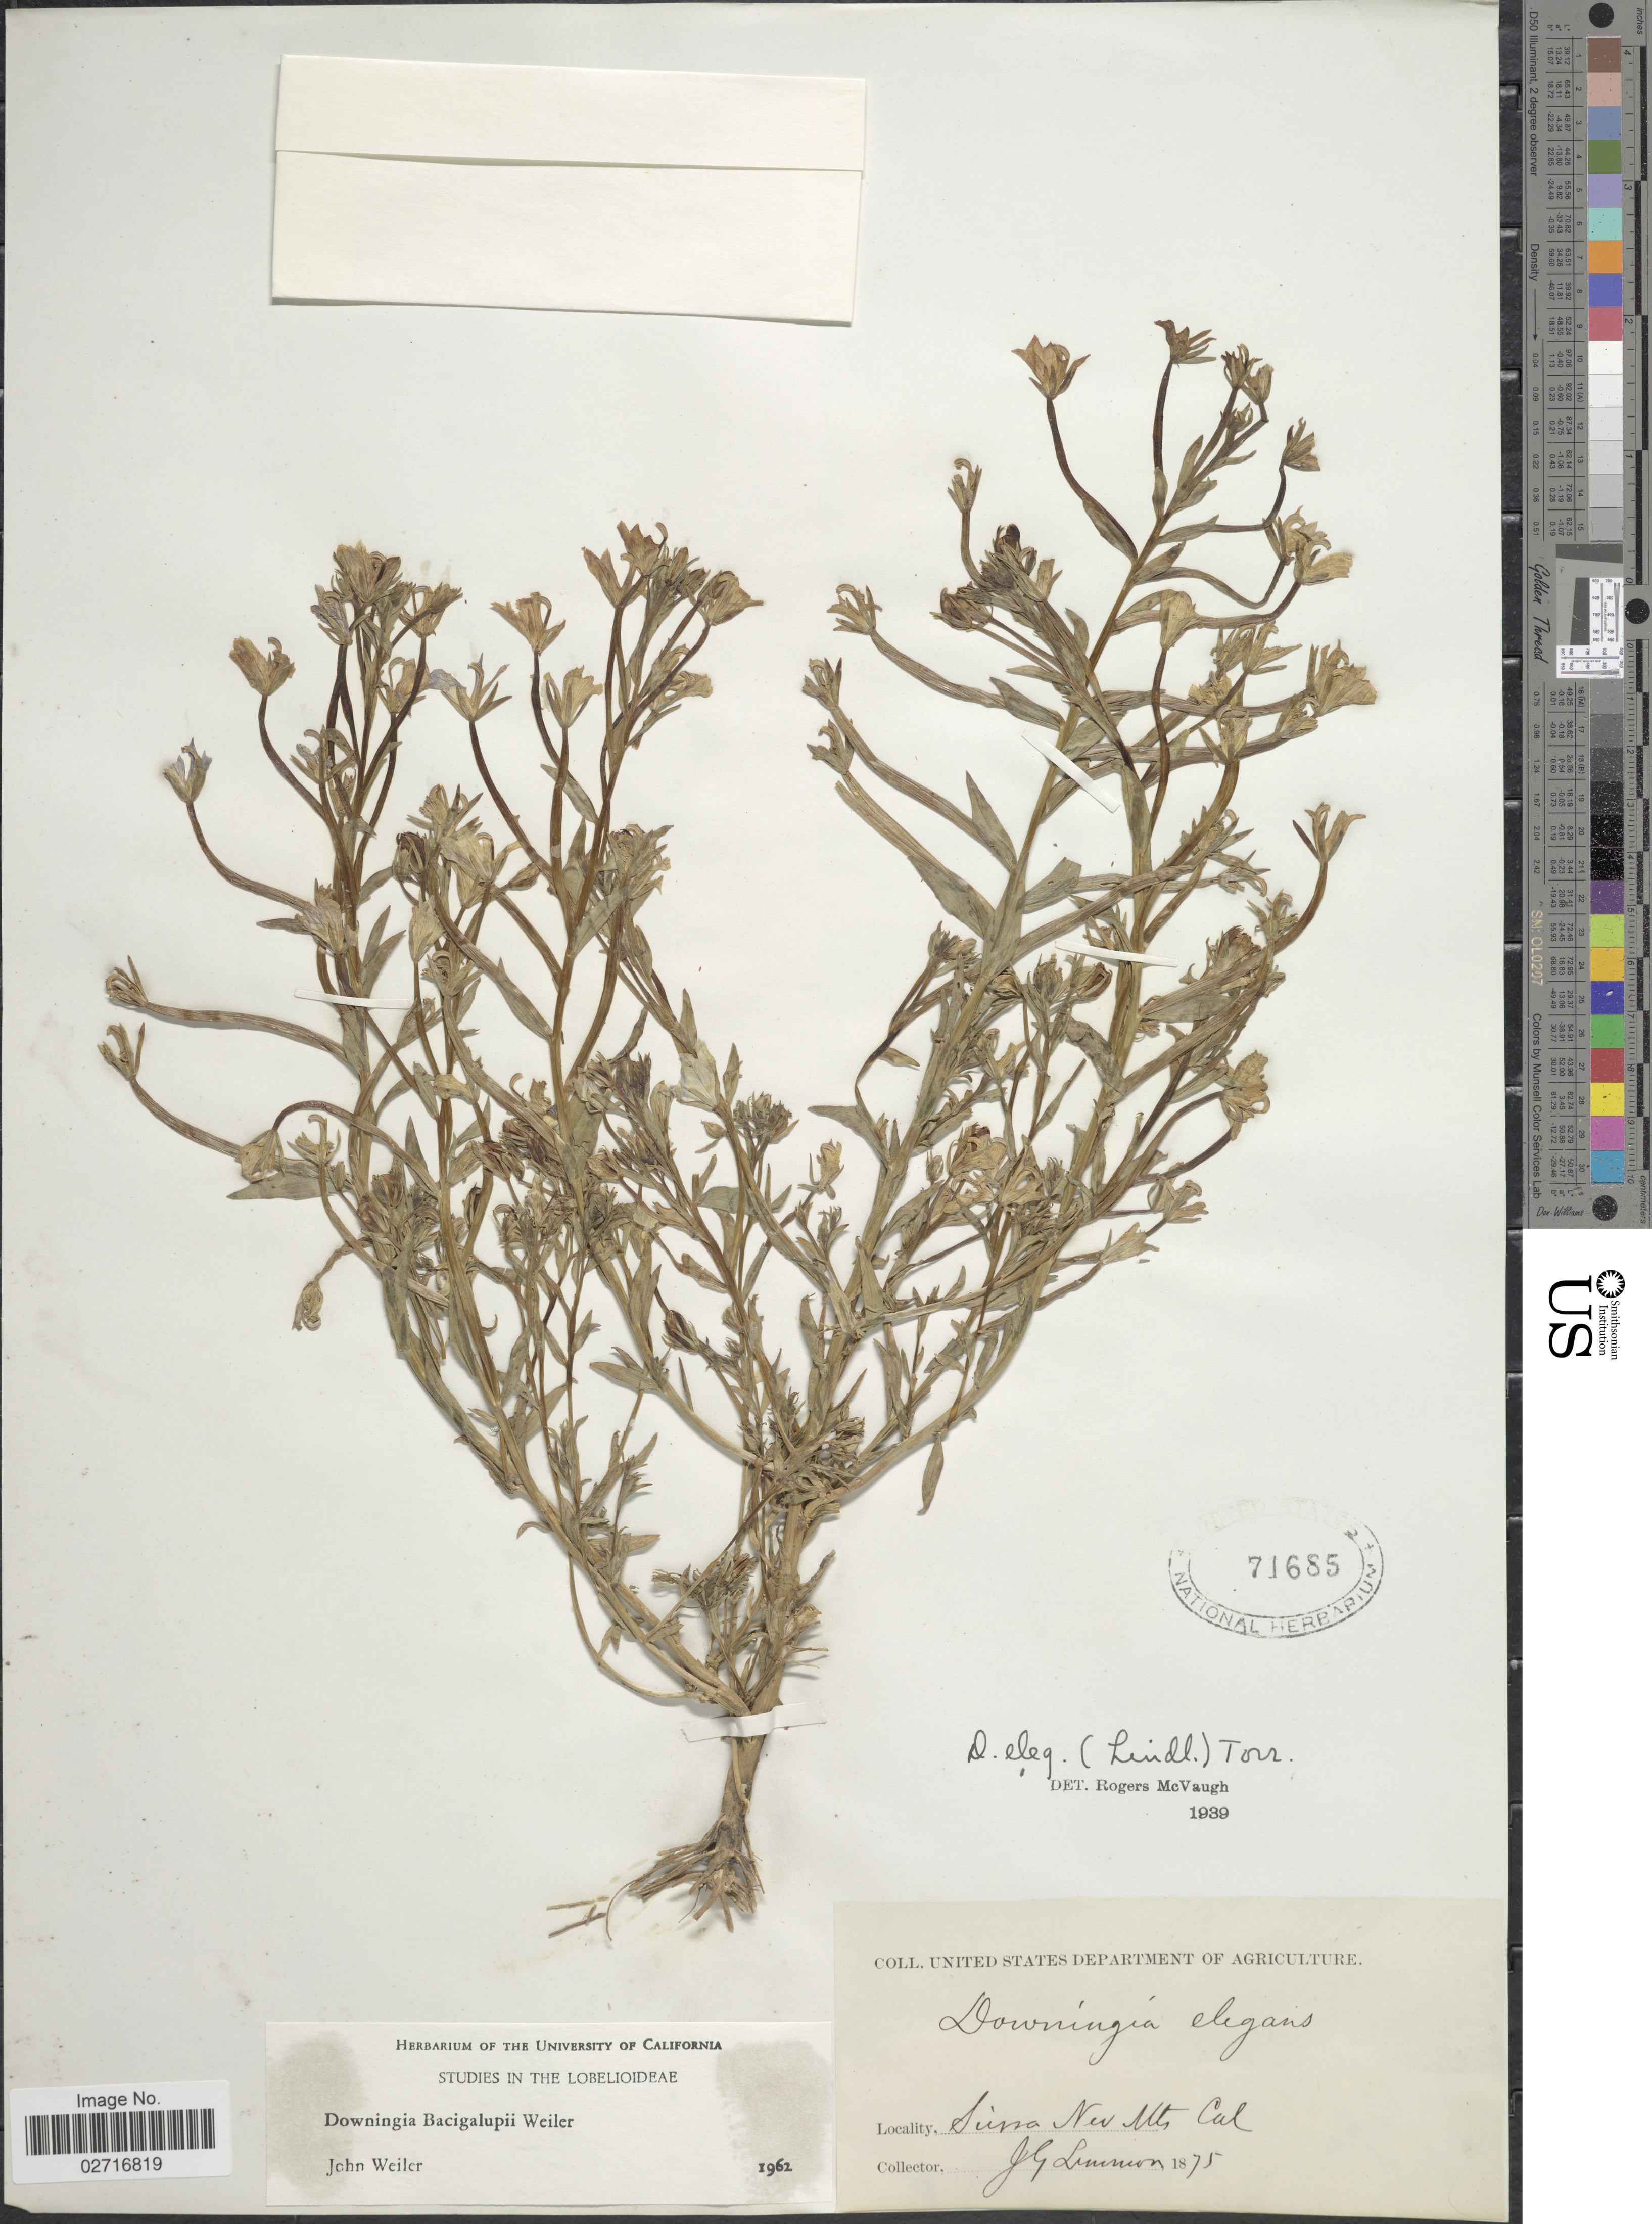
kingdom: Plantae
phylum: Tracheophyta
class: Magnoliopsida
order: Asterales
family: Campanulaceae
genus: Downingia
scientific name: Downingia bacigalupii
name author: Weiler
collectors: J. Lemmon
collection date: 1875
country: United States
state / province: California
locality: Sierra Nev Mts.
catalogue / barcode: US 71685